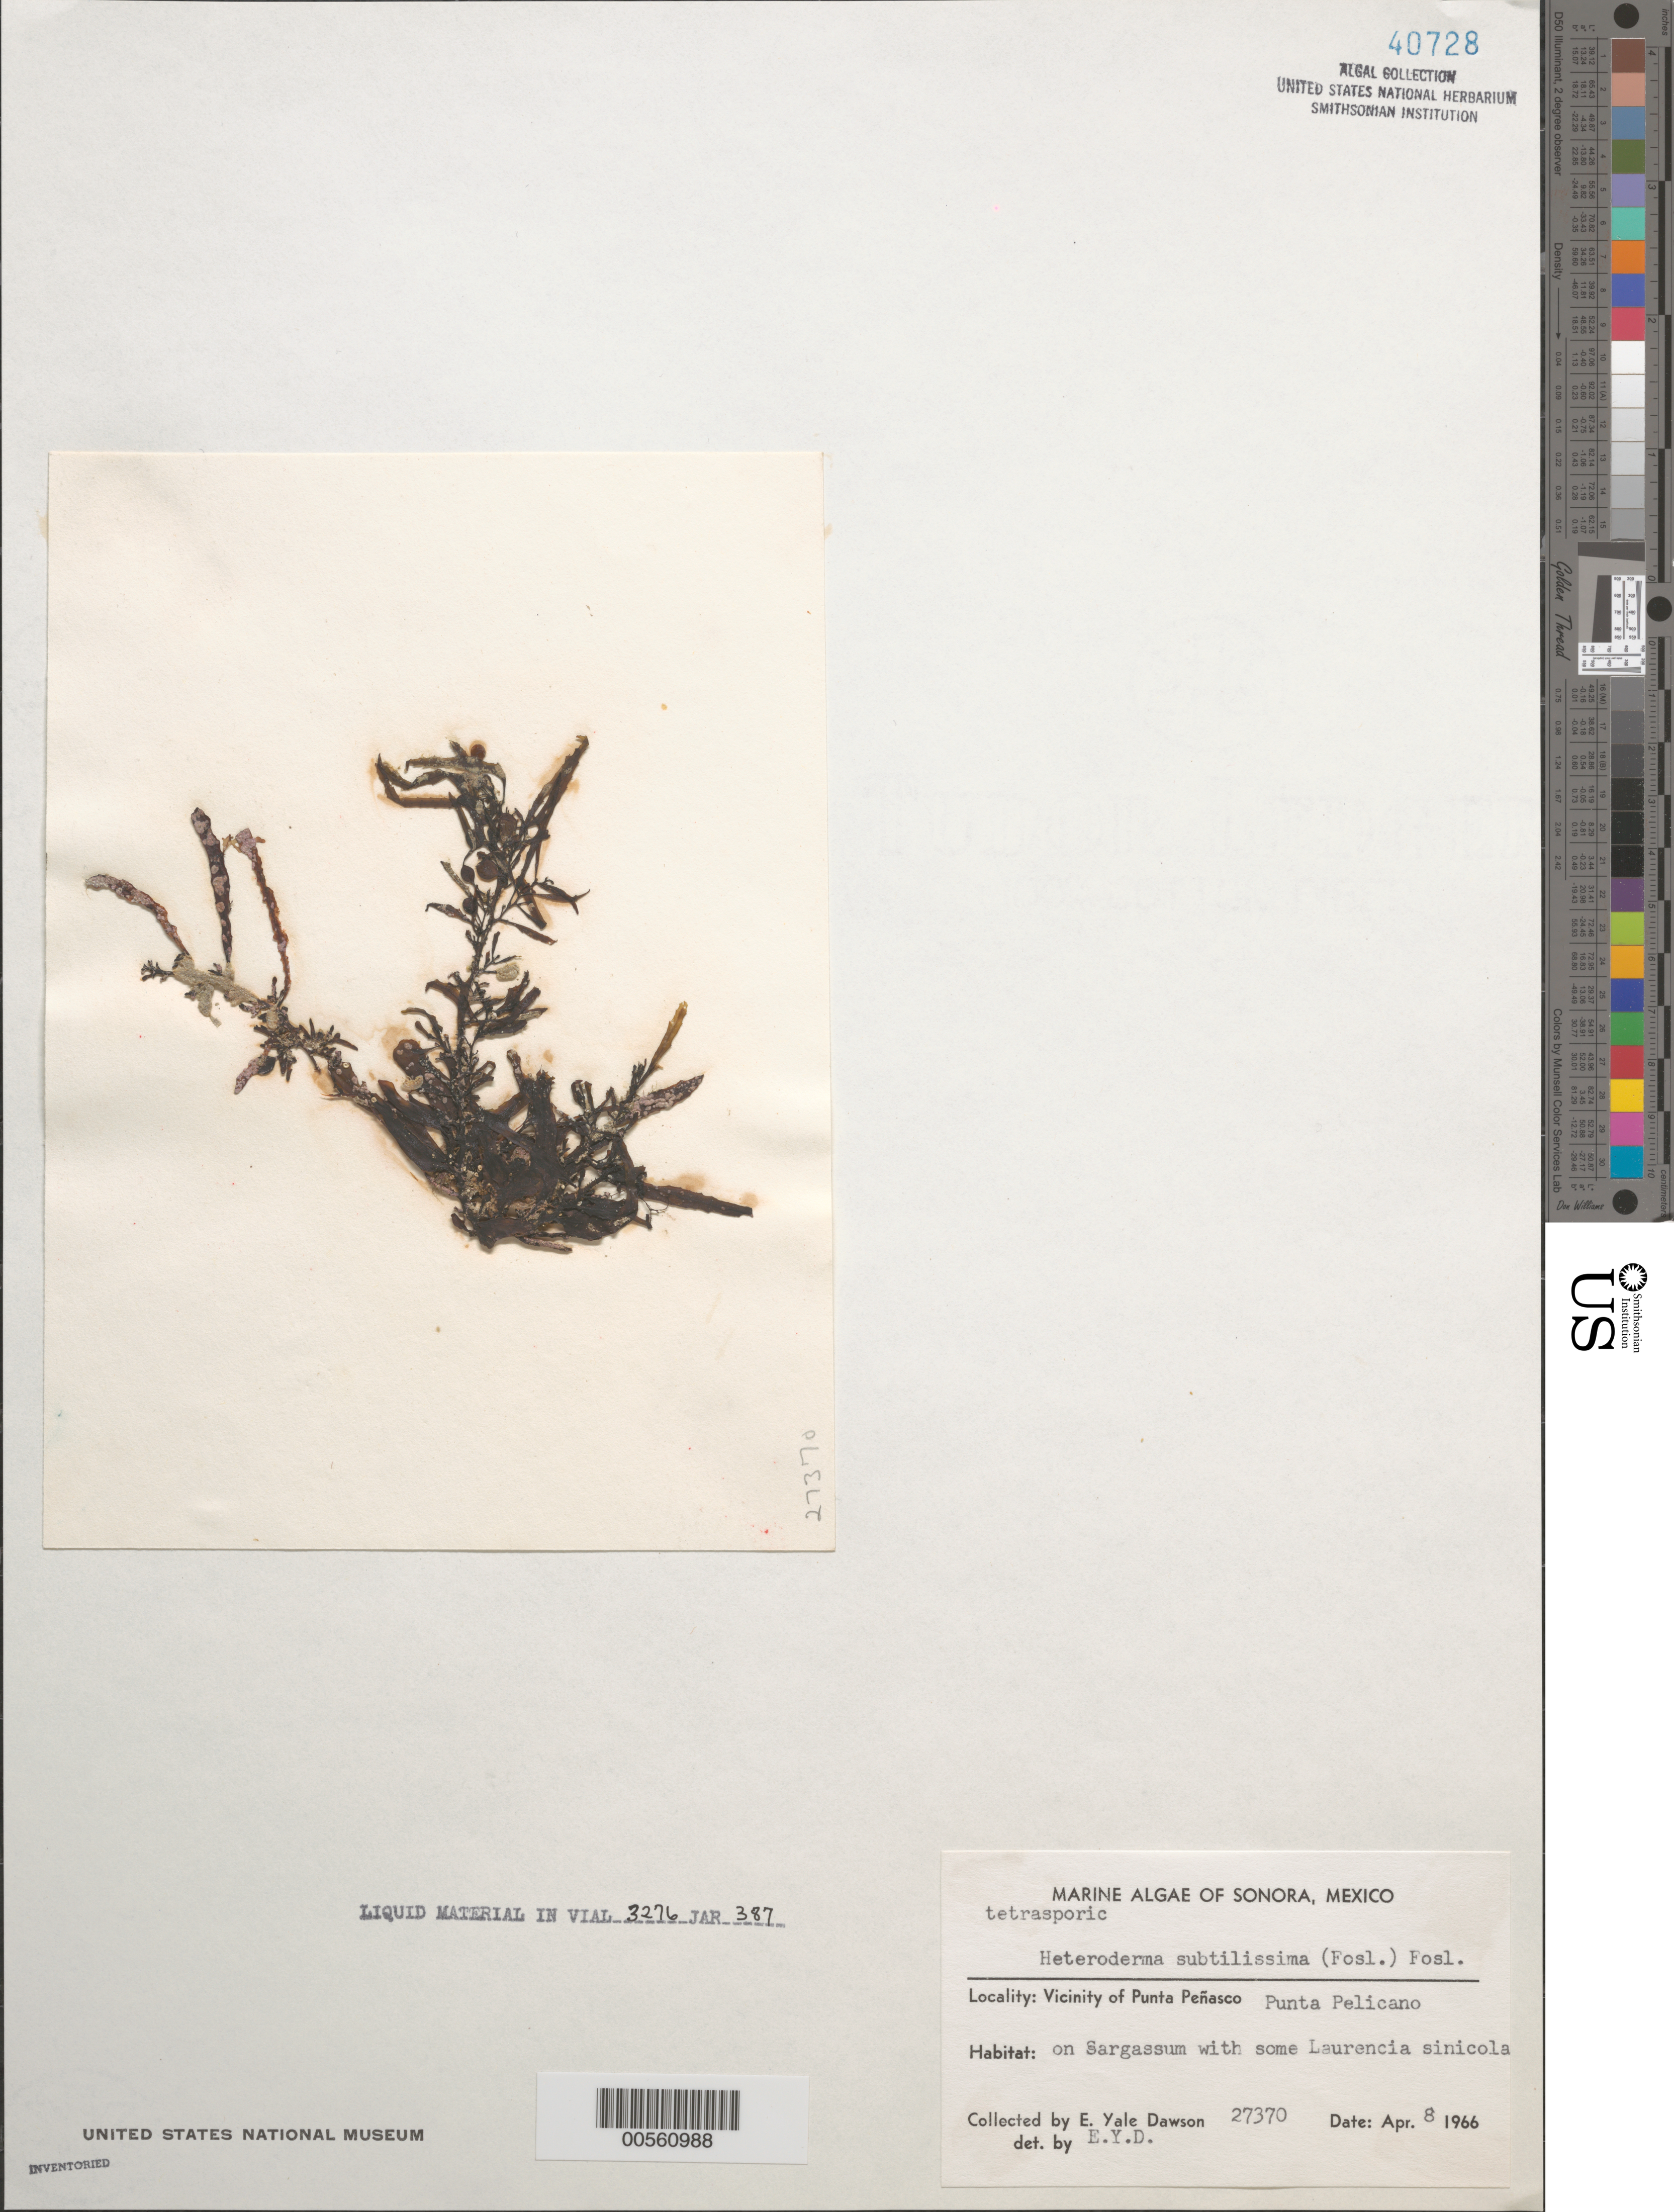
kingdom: Plantae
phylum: Rhodophyta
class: Florideophyceae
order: Corallinales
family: Corallinaceae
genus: Heteroderma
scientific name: Heteroderma subtilissima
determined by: Dawson, E. Y.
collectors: E. Y. Dawson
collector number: EYD 27370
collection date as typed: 08 Apr 1966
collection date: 1966-04-08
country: Mexico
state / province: Sonora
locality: Punta Pelicano, near Punta Penasco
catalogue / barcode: US 40728